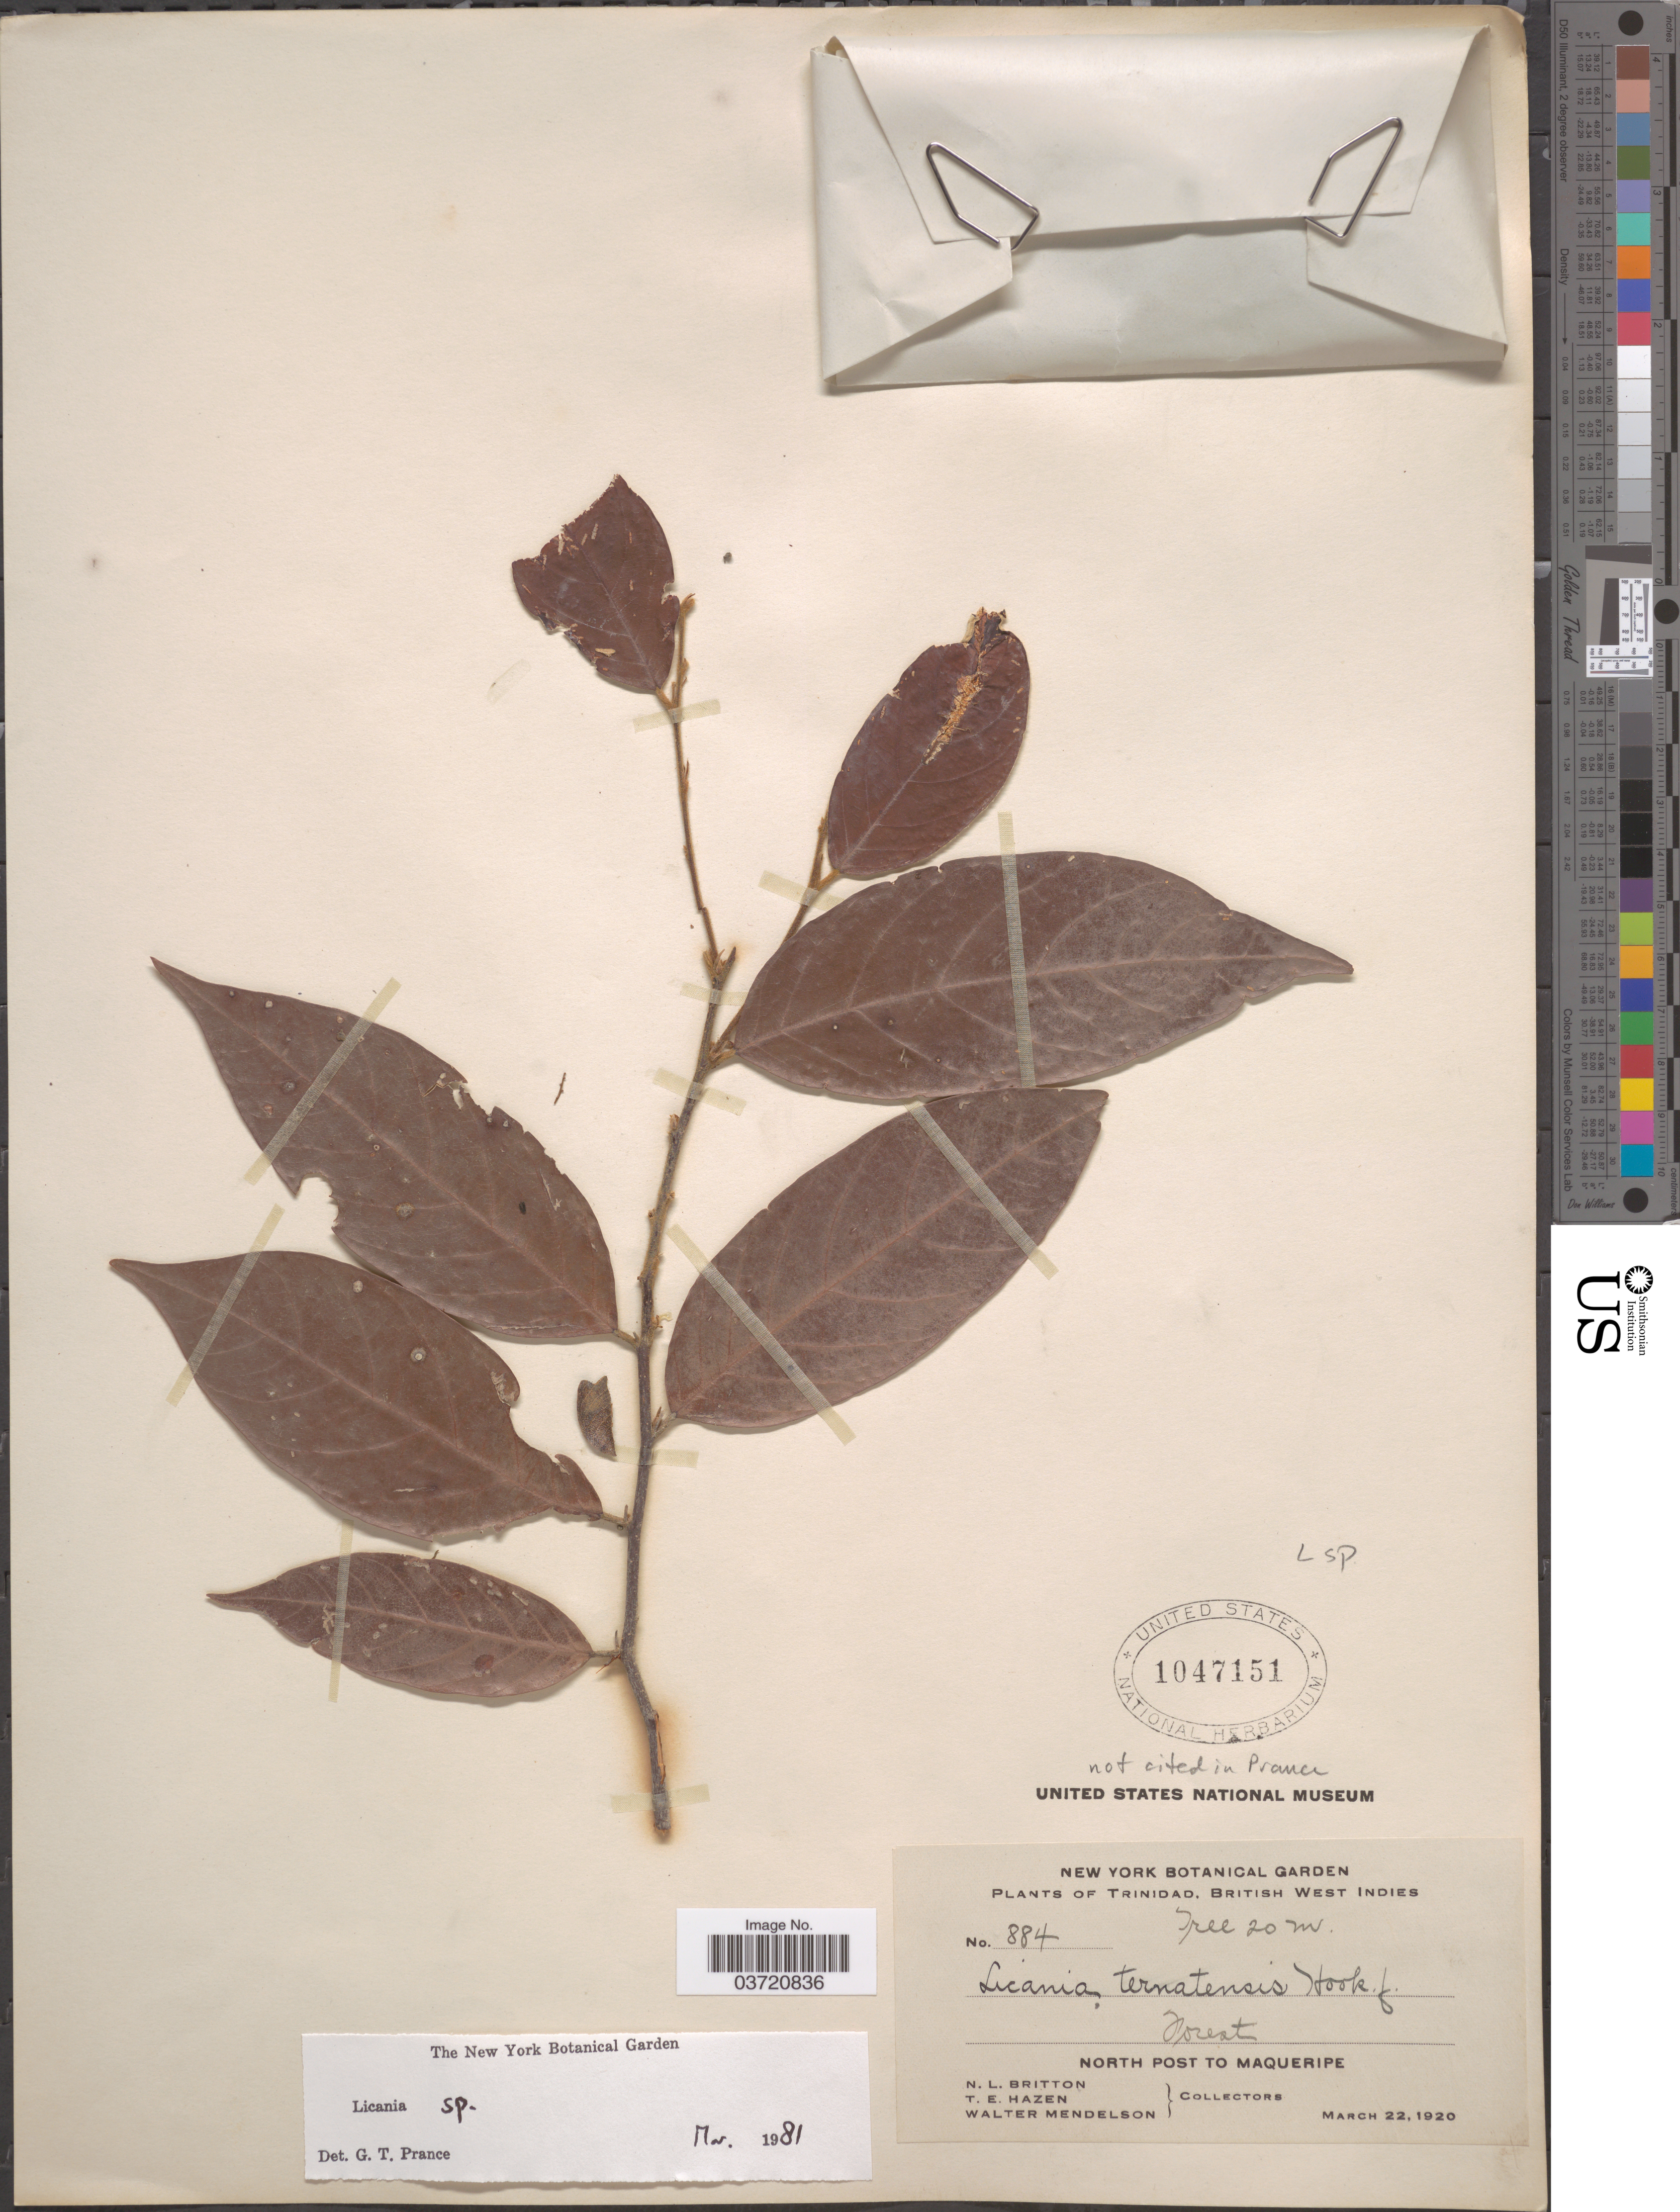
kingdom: Plantae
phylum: Tracheophyta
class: Magnoliopsida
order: Malpighiales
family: Chrysobalanaceae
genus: Licania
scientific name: Licania sp.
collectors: N. Britton, T. E. Hazen & W. Mendelson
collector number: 884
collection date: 1920-03-22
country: Trinidad and Tobago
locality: Trinidad, British West Indies. North Post to Maqueripe.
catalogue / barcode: US 1047151